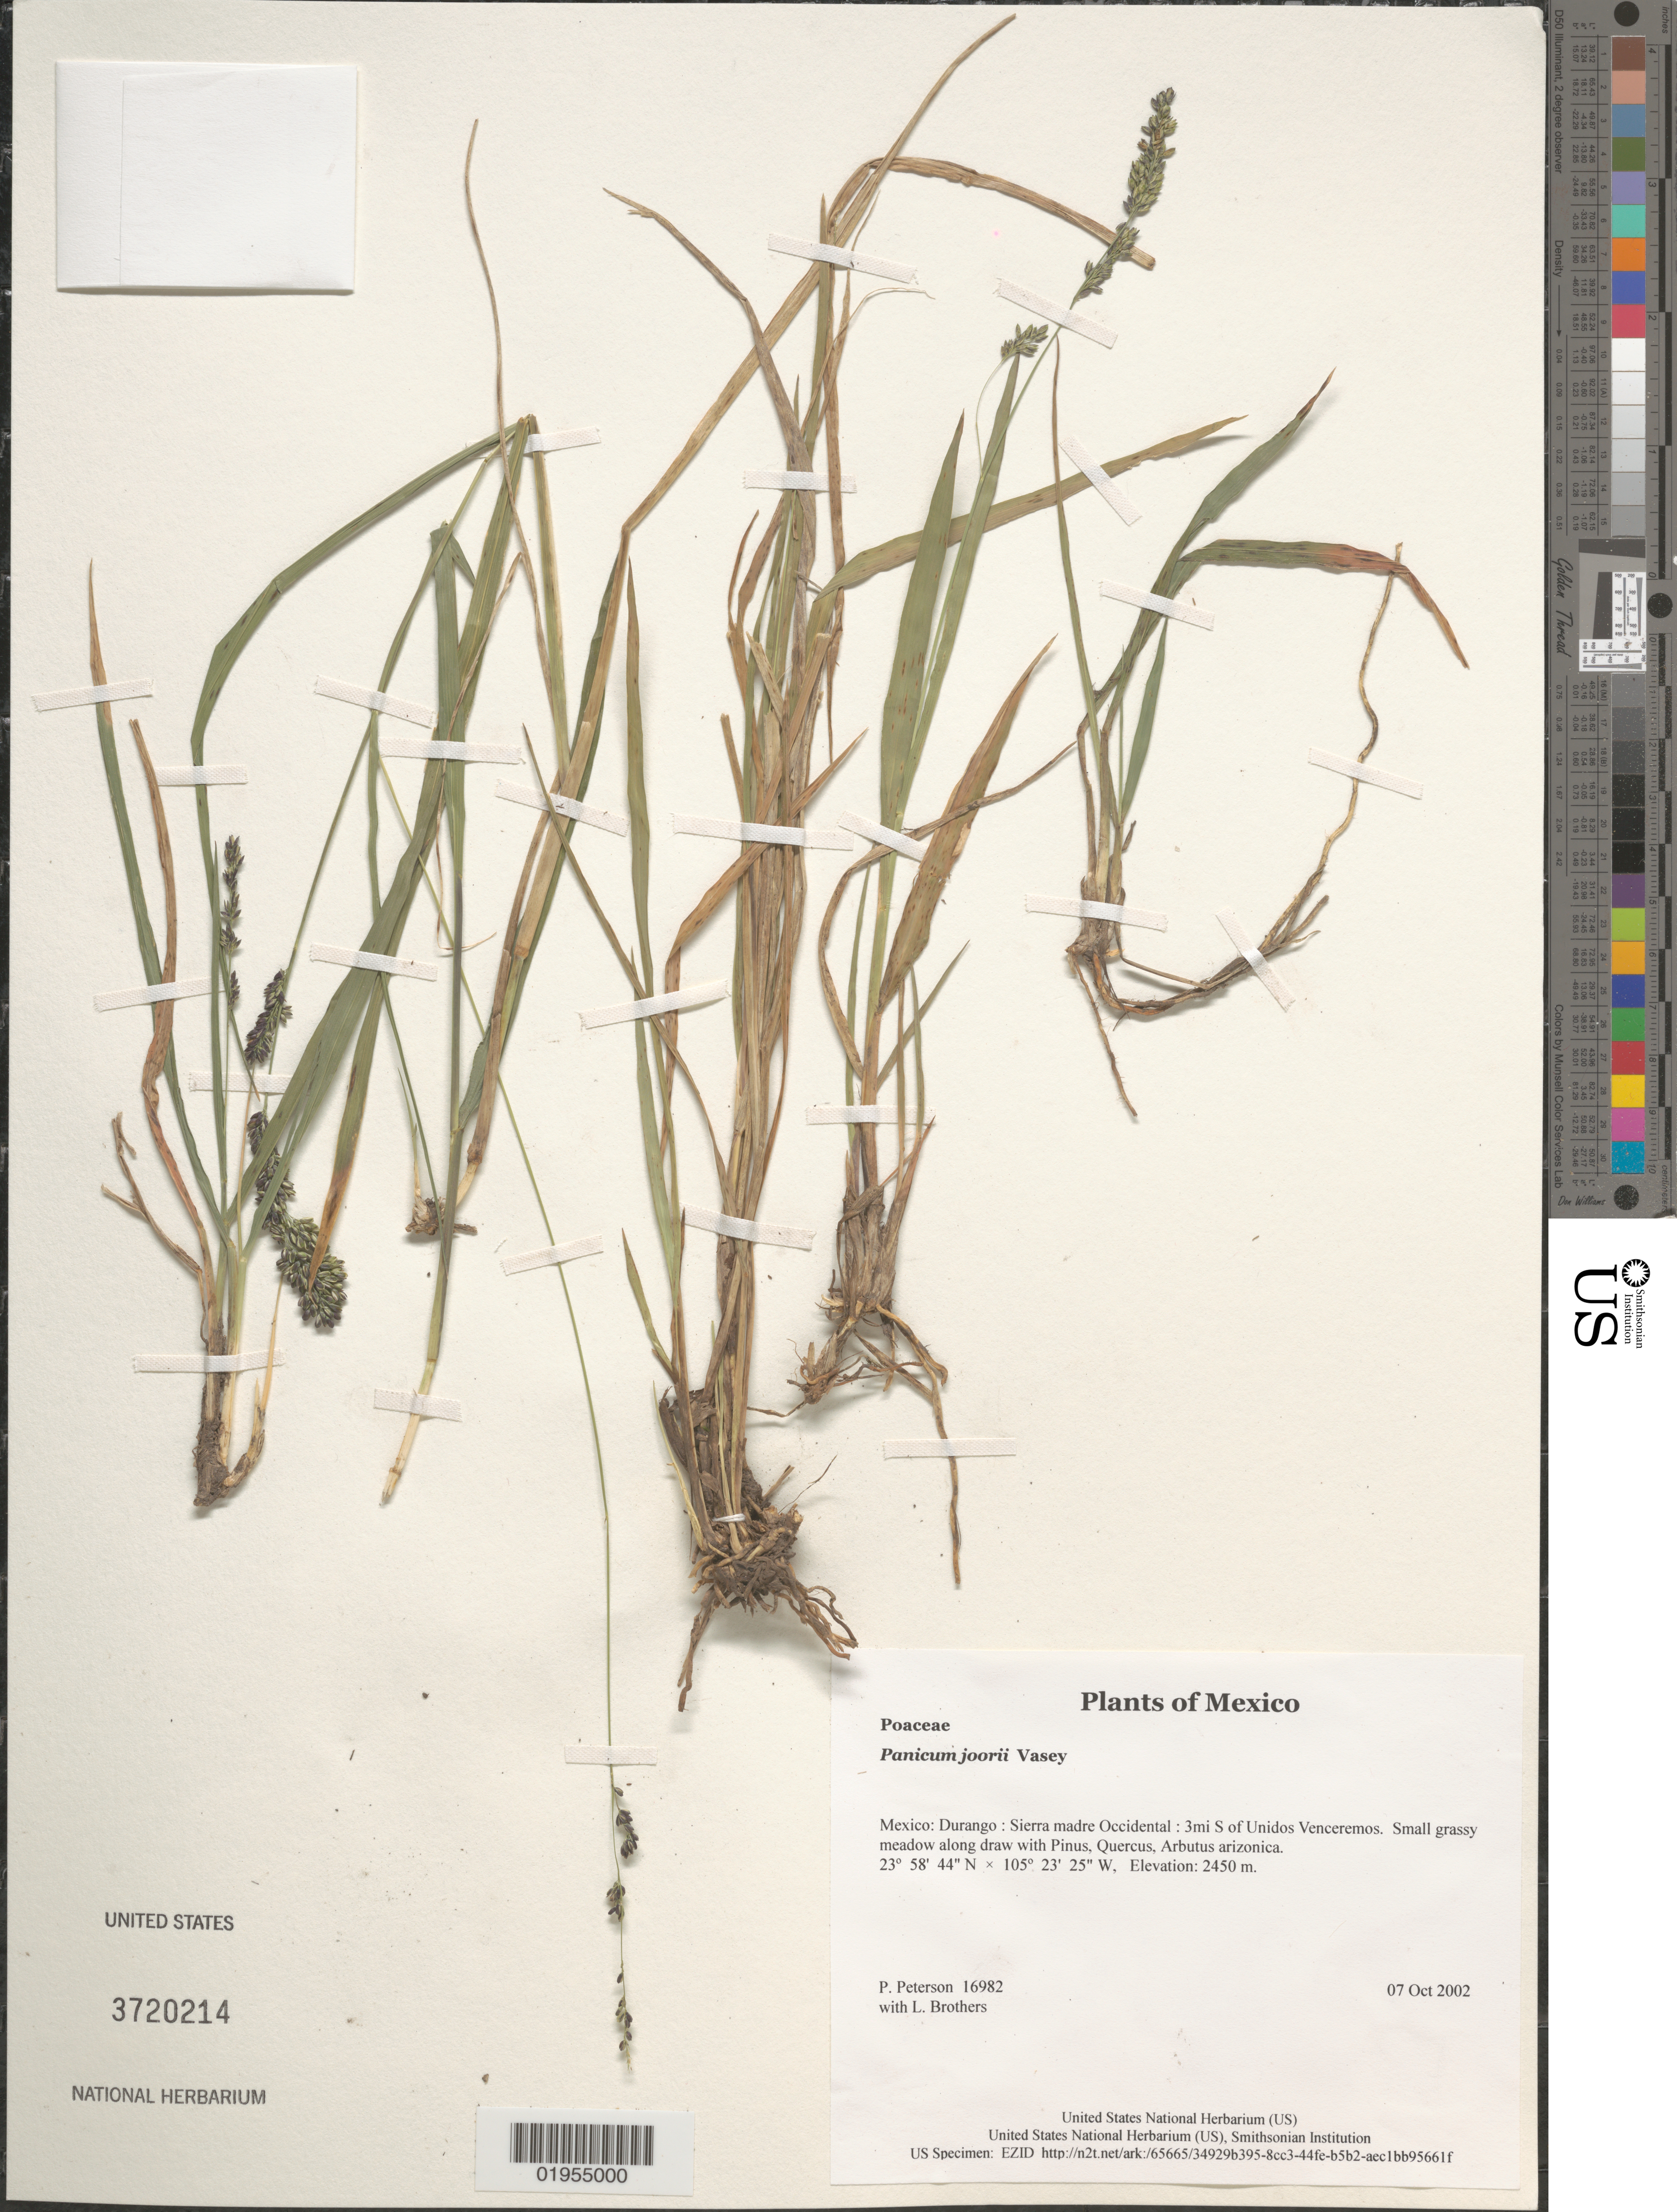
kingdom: Plantae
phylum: Tracheophyta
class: Liliopsida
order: Poales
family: Poaceae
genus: Panicum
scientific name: Panicum sp.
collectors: P. M. Peterson & L. E. Brothers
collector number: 16982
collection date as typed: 07 Oct 2002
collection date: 2002-10-07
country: Mexico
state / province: Durango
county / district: Sierra madre Occidental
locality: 3mi S of Unidos Venceremos. Small grassy meadow along draw with Pinus, Quercus, Arbutus arizonica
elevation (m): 2450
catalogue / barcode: US 3720214